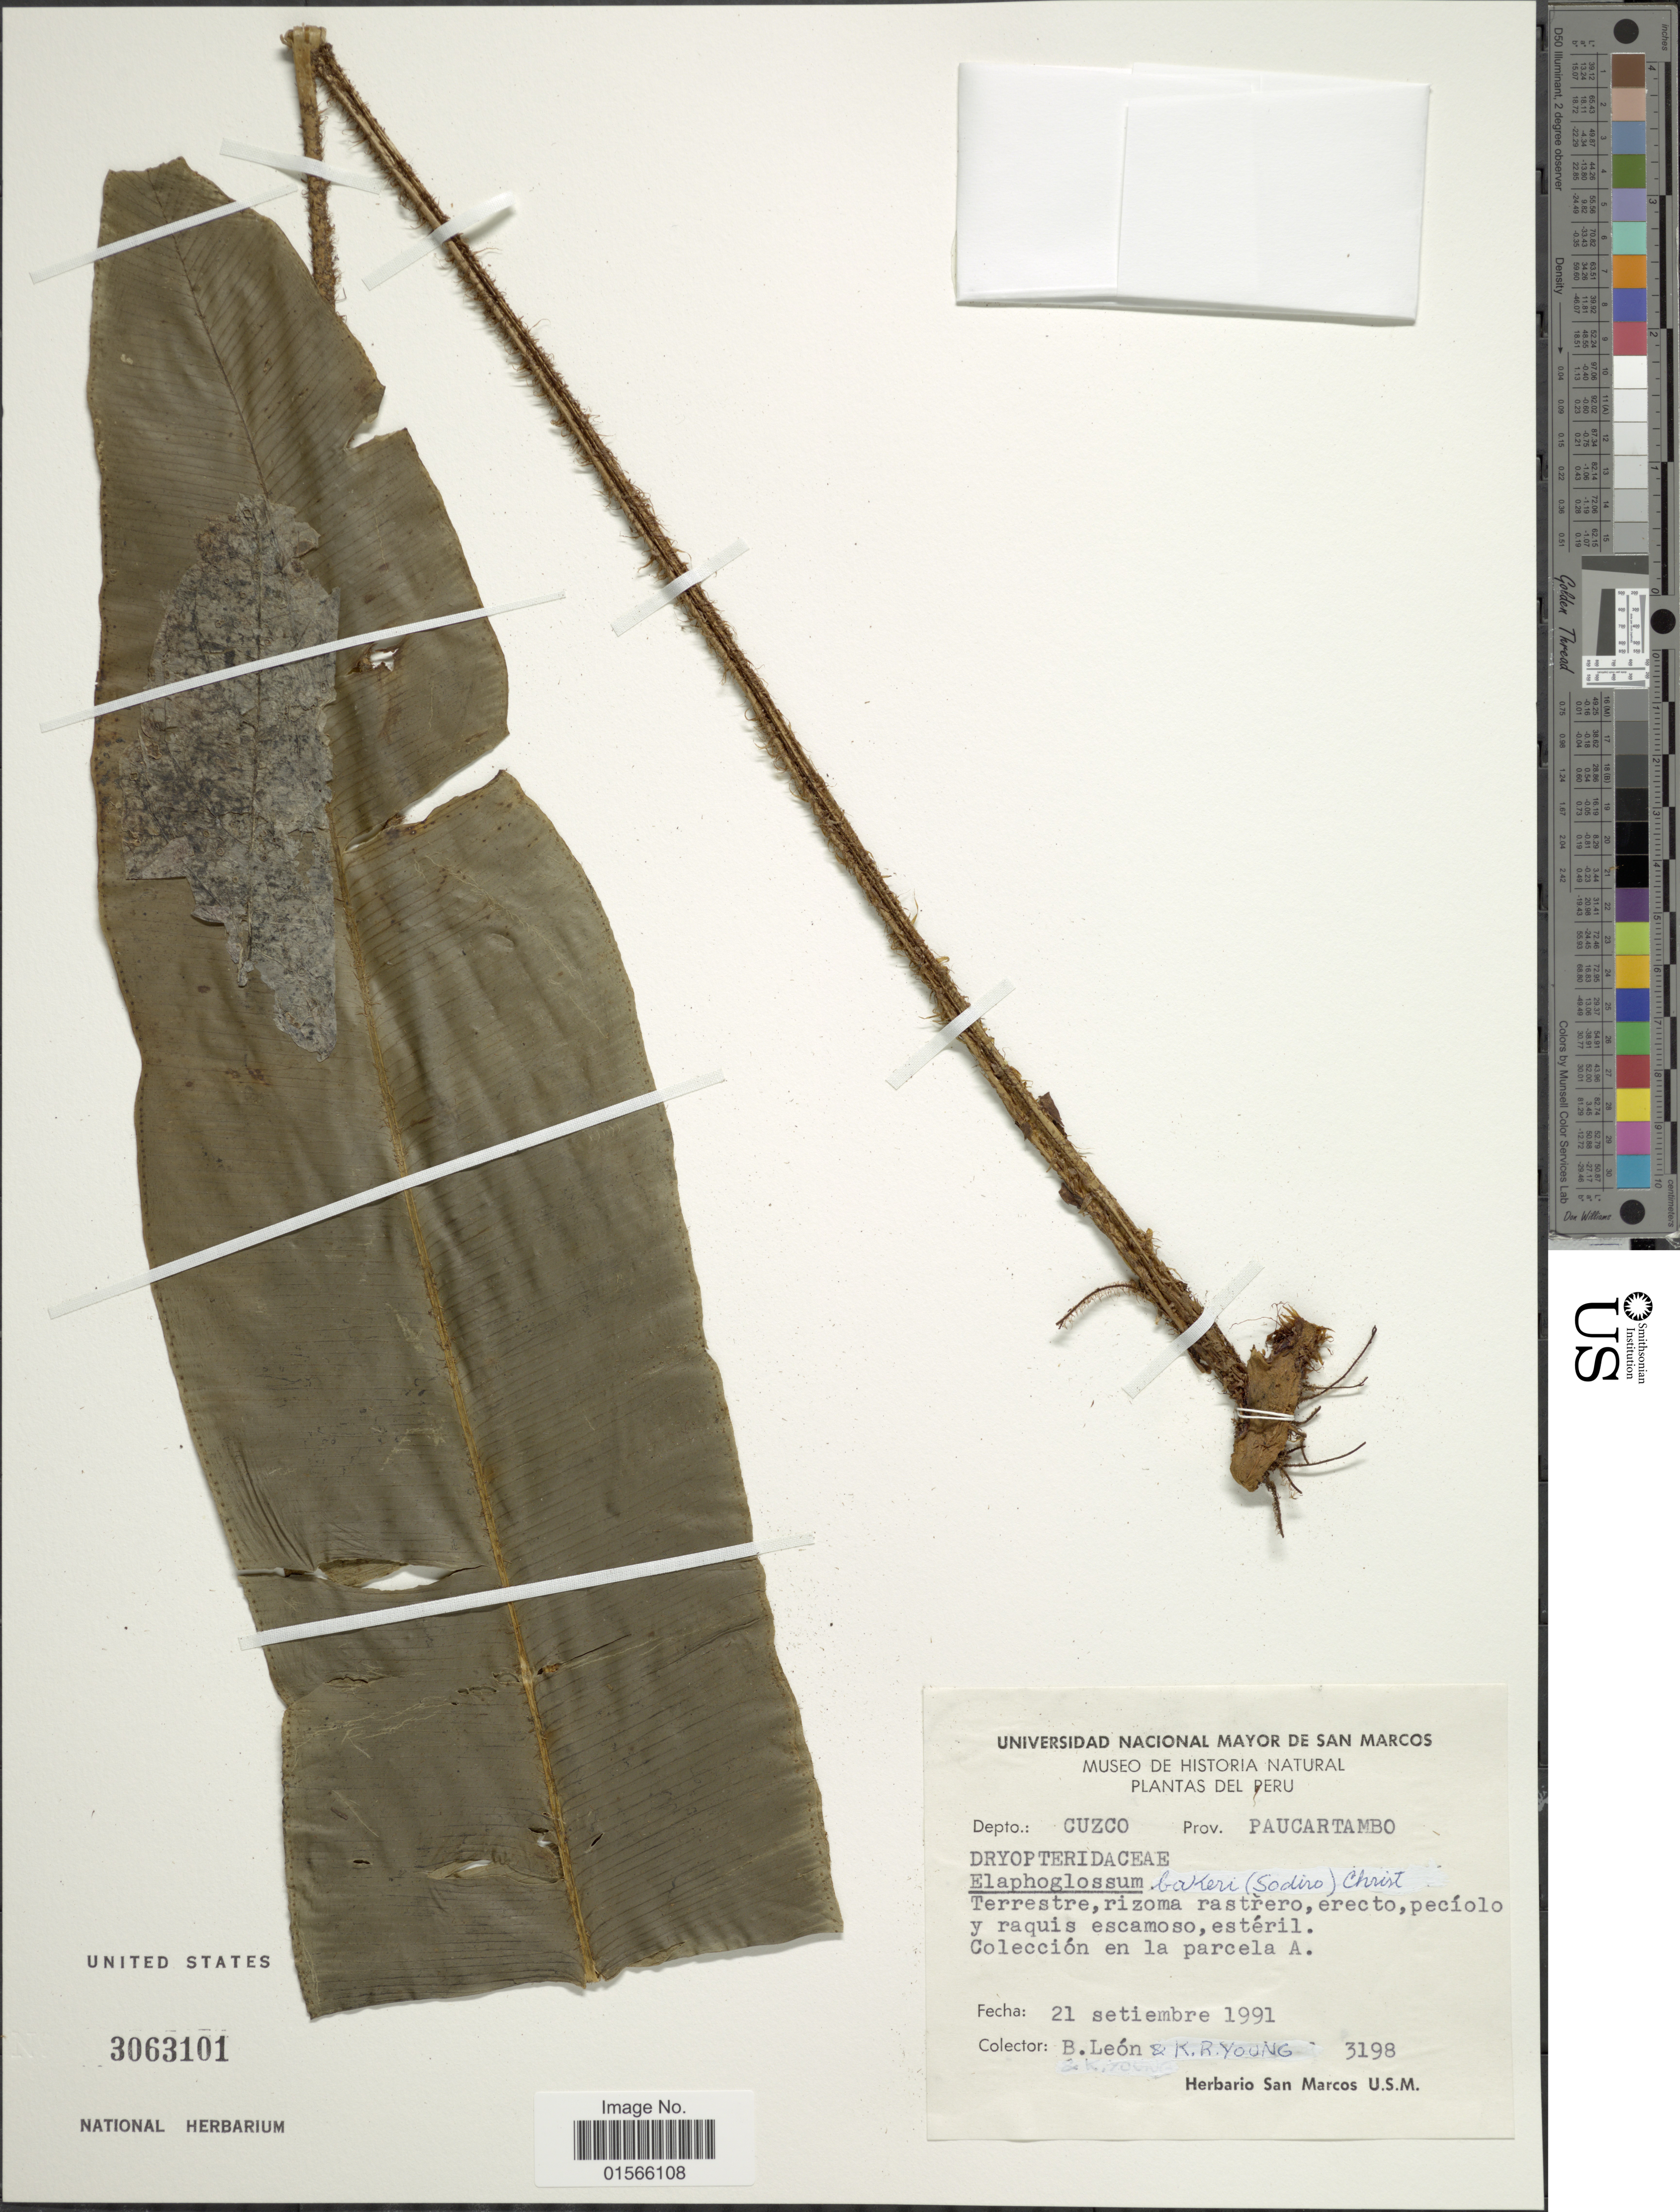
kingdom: Plantae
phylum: Tracheophyta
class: Polypodiopsida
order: Polypodiales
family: Dryopteridaceae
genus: Elaphoglossum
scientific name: Elaphoglossum bakeri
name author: (Sodiro) Christ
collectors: B. León & K. Young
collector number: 3198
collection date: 1991-09-21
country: Peru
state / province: Cusco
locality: Depto. Cuzco, prov. Paucartambo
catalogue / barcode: US 3063101